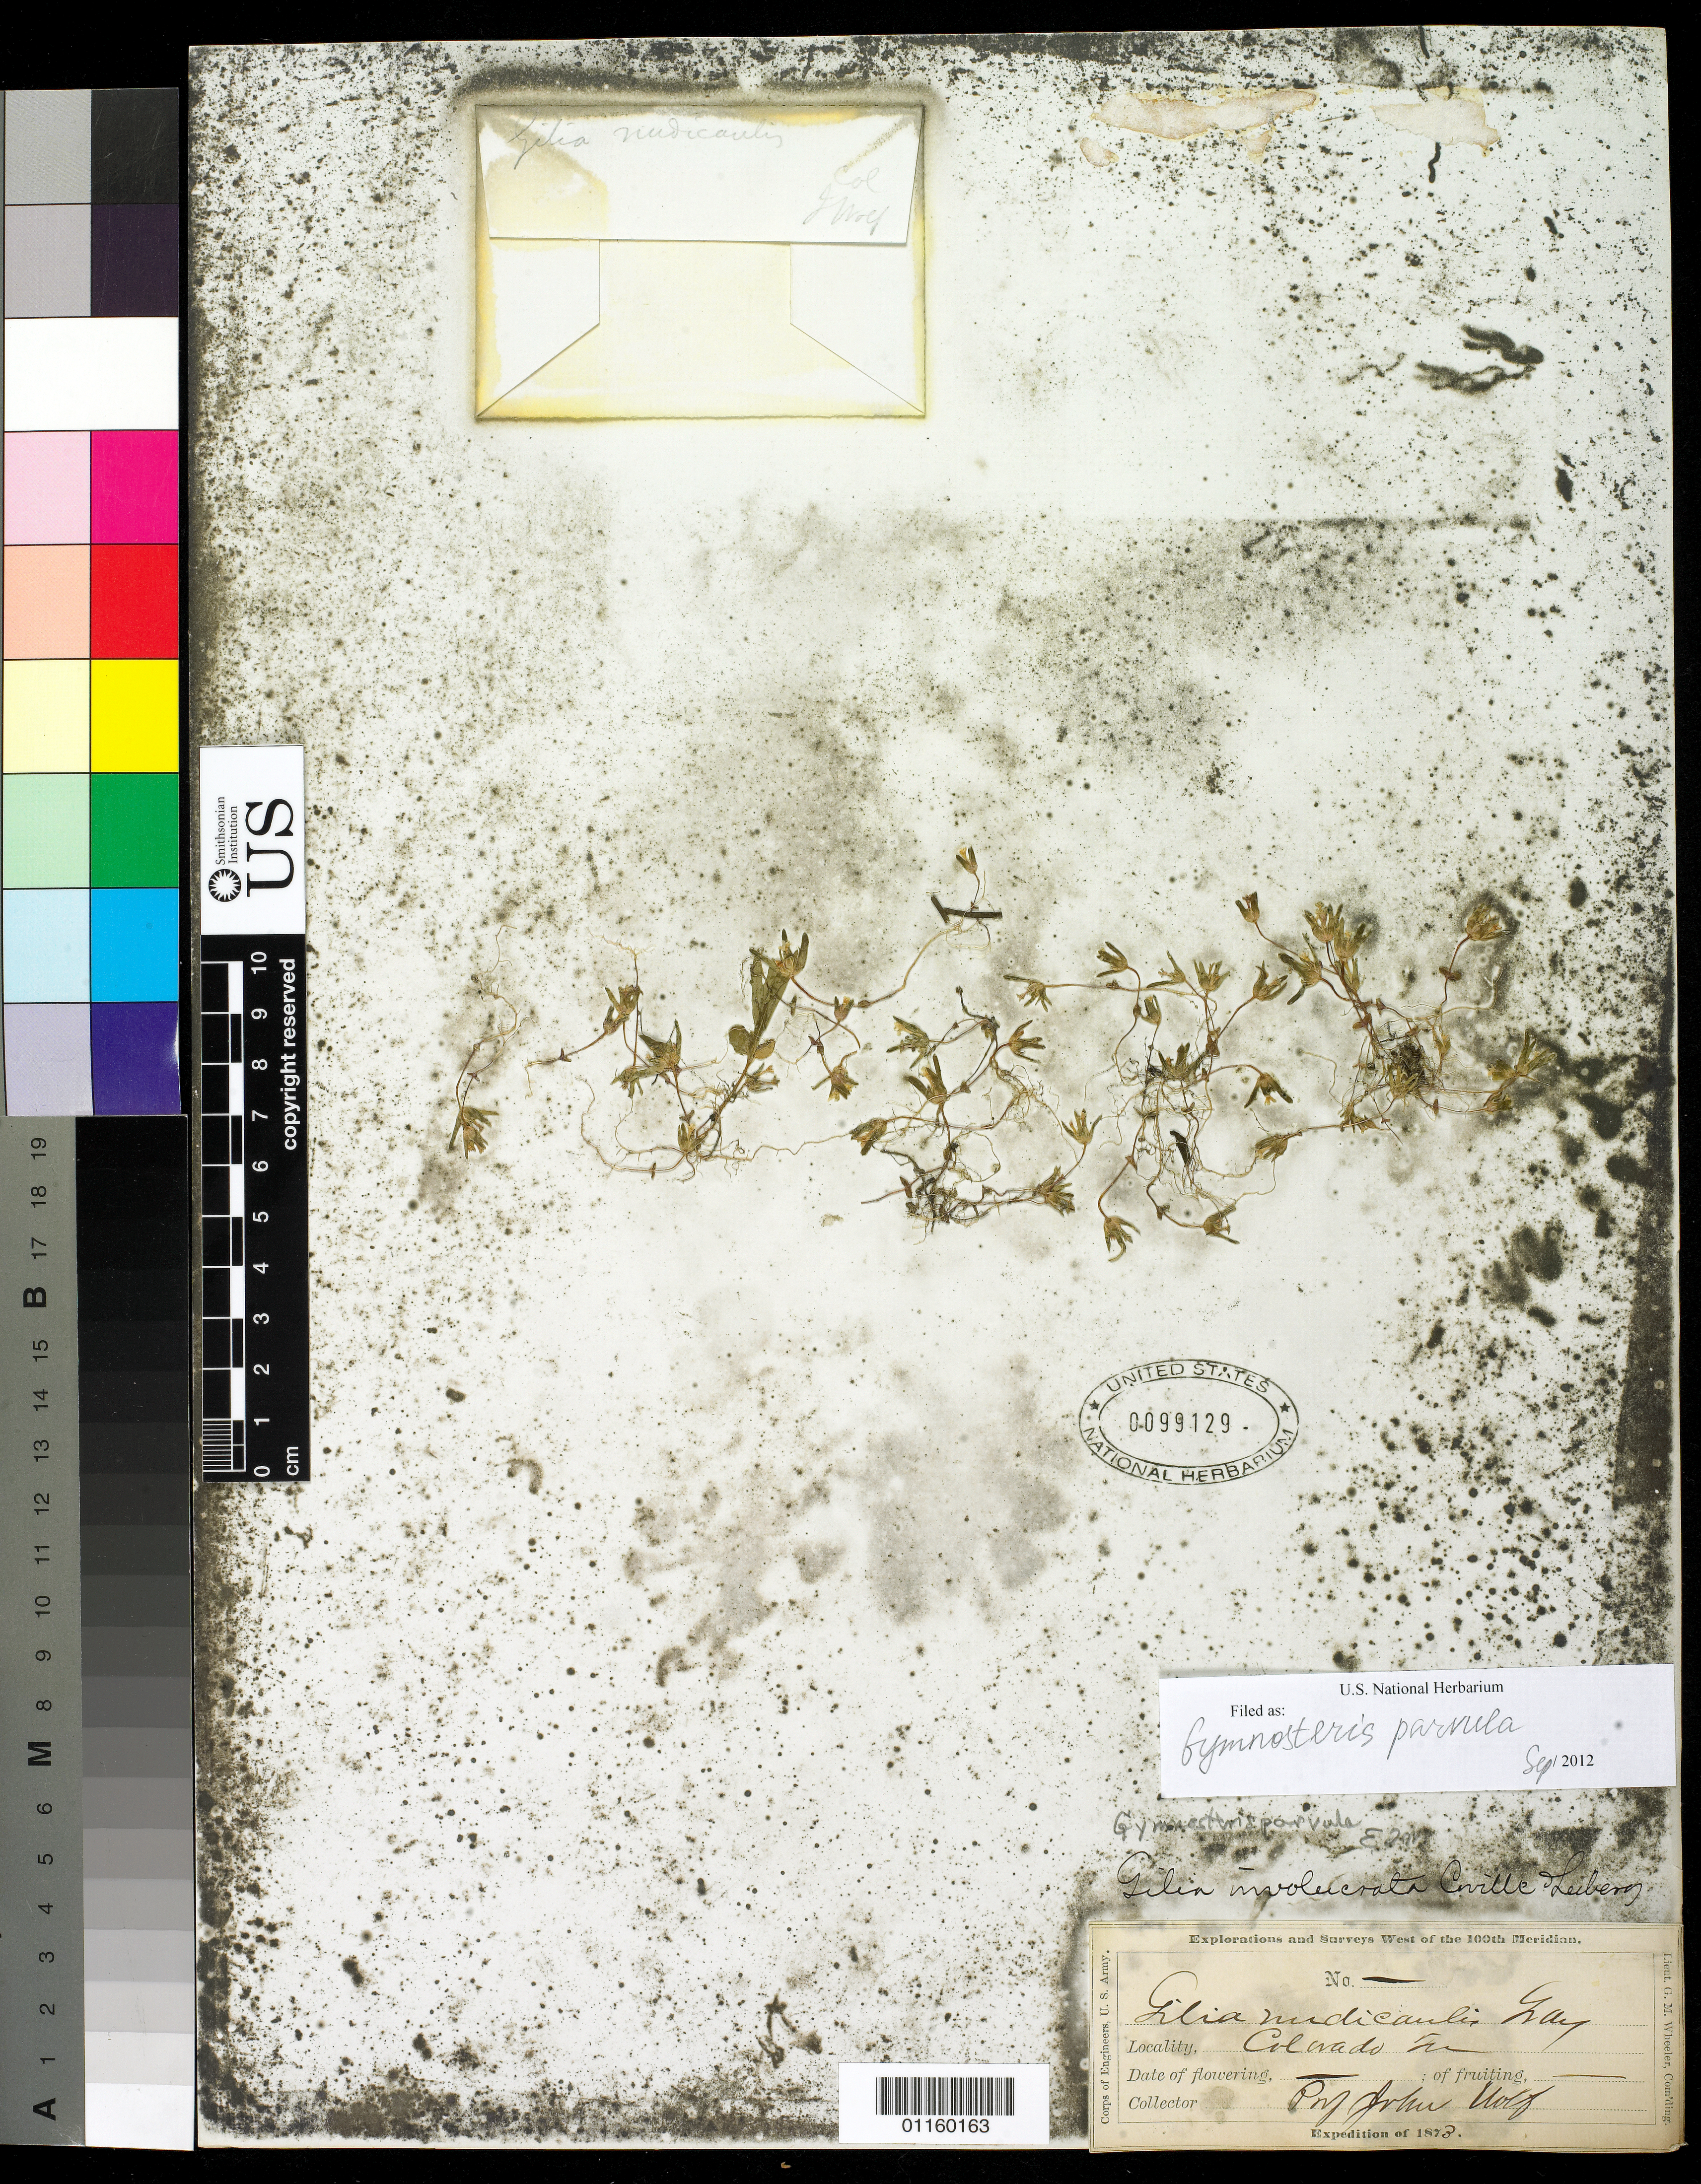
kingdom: Plantae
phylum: Tracheophyta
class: Magnoliopsida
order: Ericales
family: Polemoniaceae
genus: Gymnosteris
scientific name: Gymnosteris parvula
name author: A. Heller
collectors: J. Wolf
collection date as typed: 1873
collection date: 1873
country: United States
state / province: Colorado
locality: Colorado Ter.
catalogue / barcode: US 99129